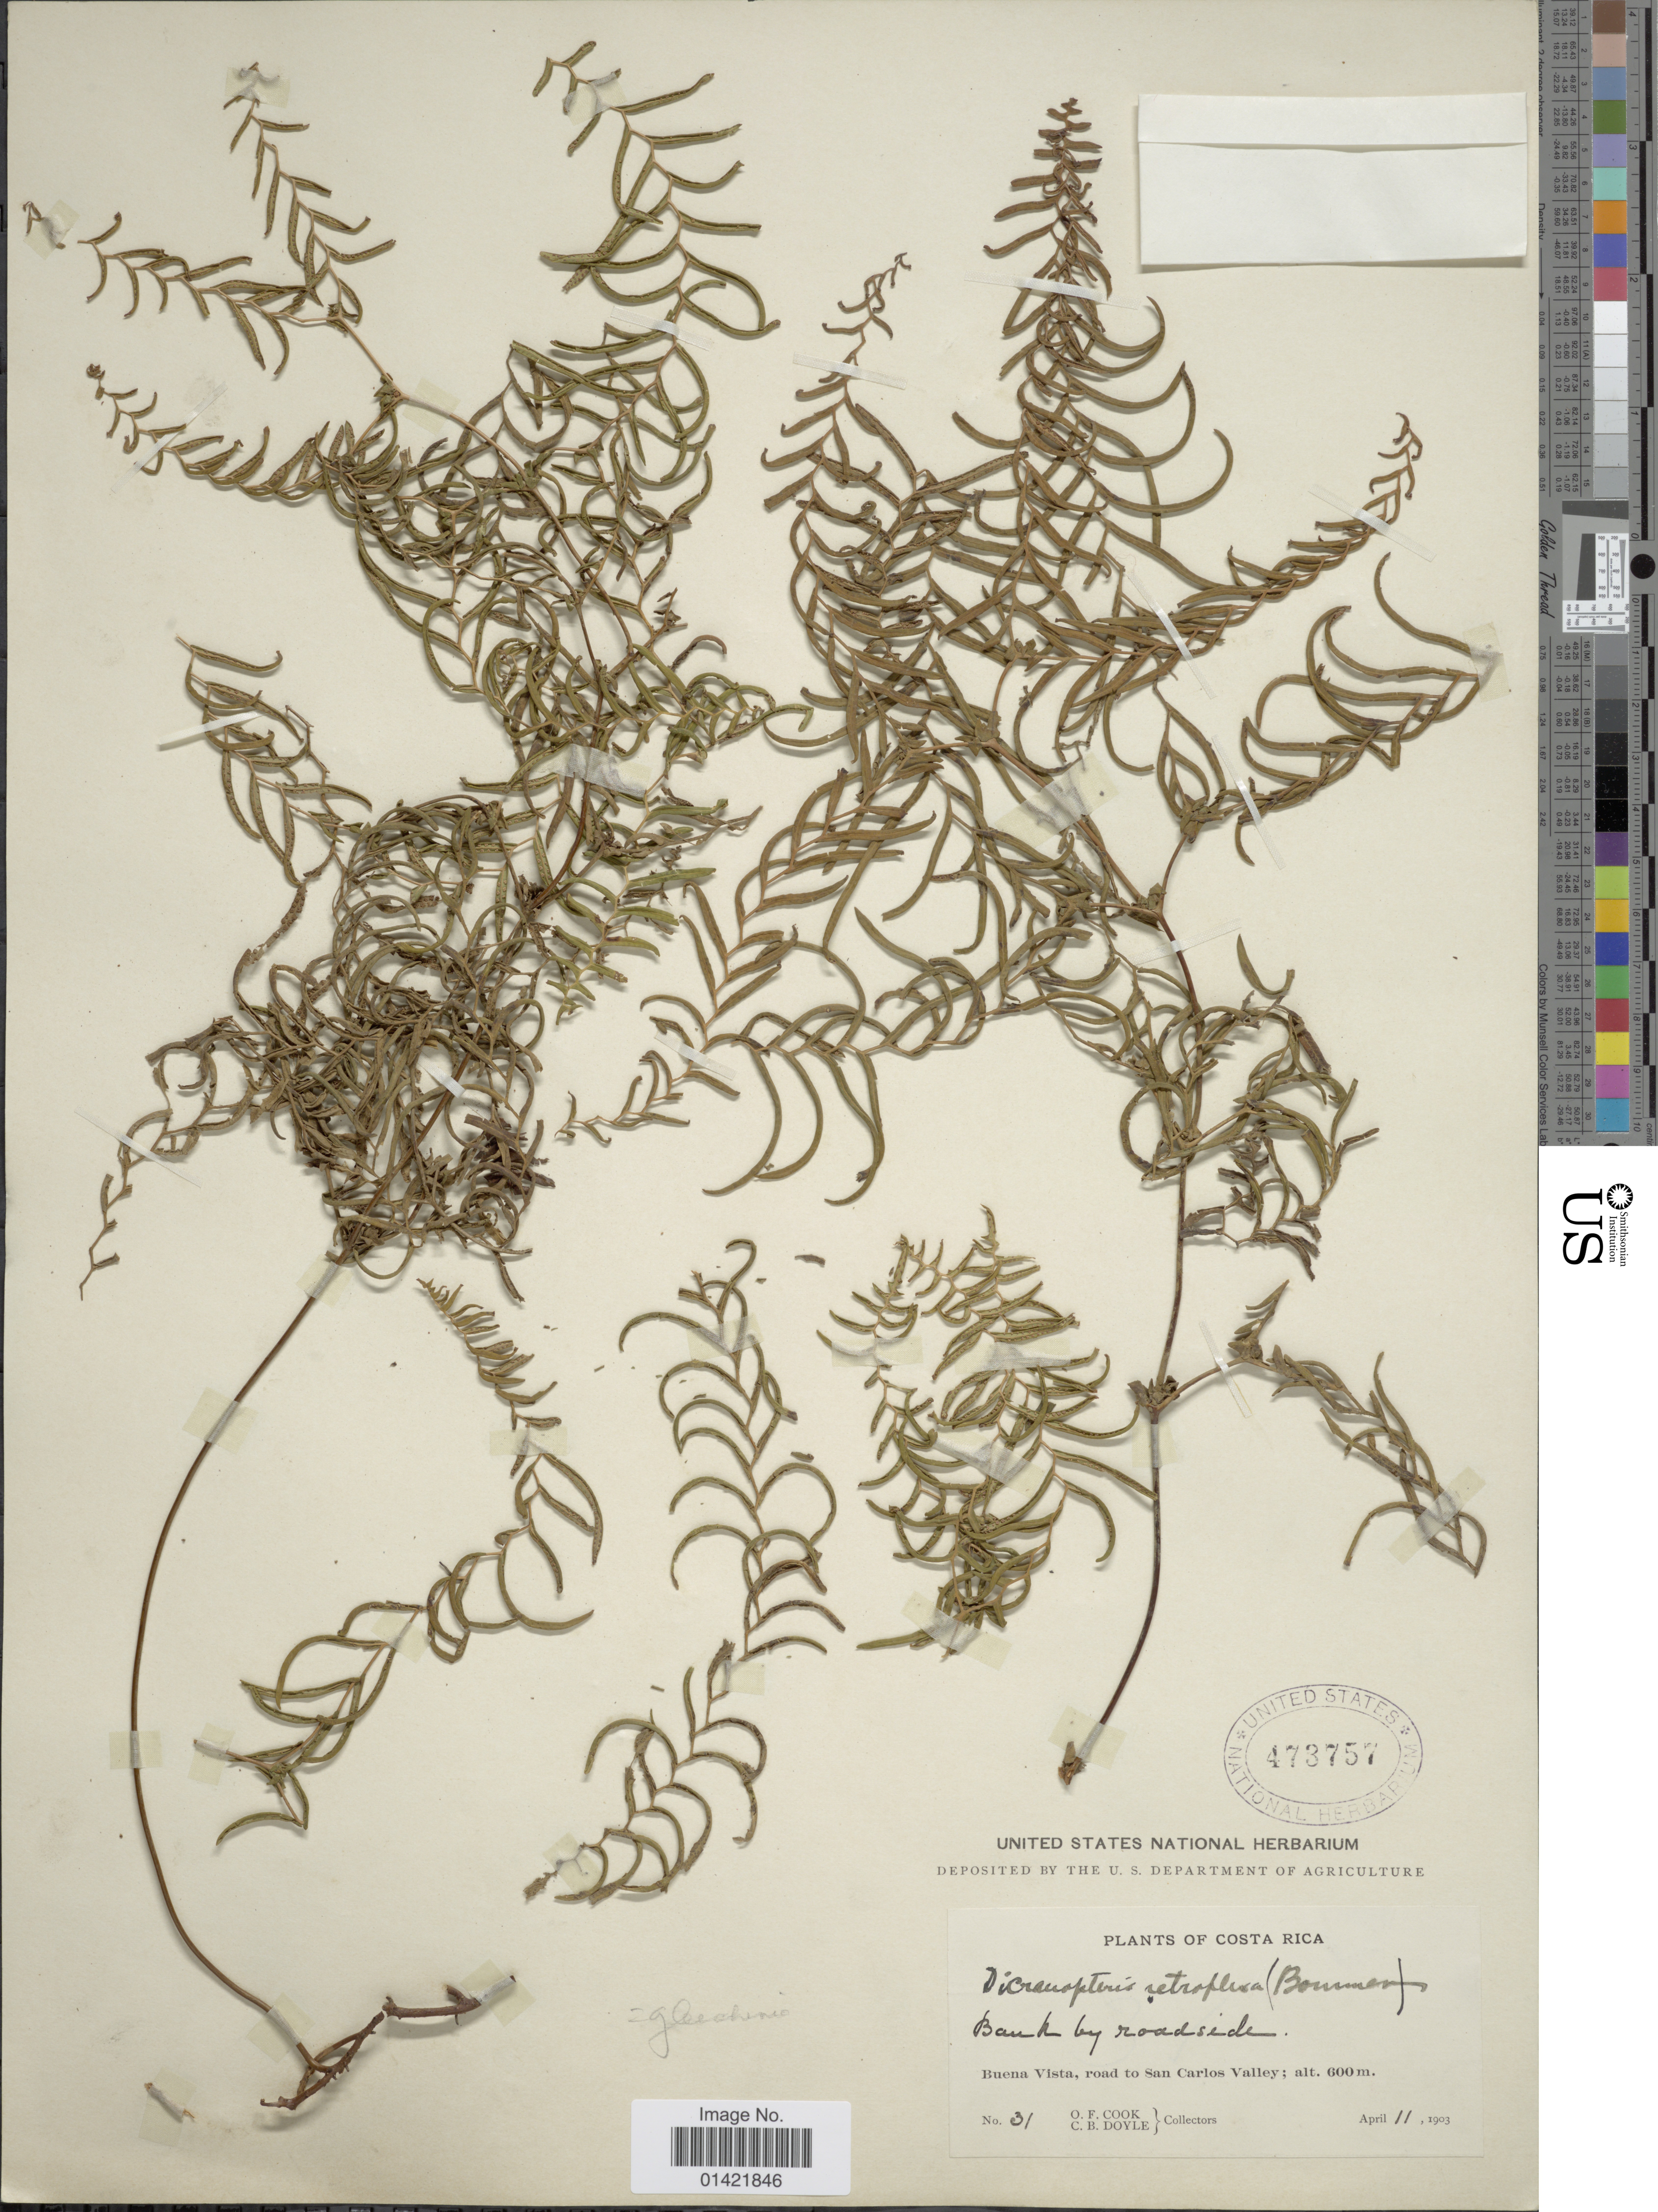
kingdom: Plantae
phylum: Tracheophyta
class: Polypodiopsida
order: Gleicheniales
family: Gleicheniaceae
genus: Sticherus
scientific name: Sticherus retroflexus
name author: (Bornm. ex Christ) Copel.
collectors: O. F. Cook & C. Doyle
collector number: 31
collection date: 1903-04-11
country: Costa Rica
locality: Buena Vista, road to San Carlos Valley.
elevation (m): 600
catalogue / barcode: US 473757